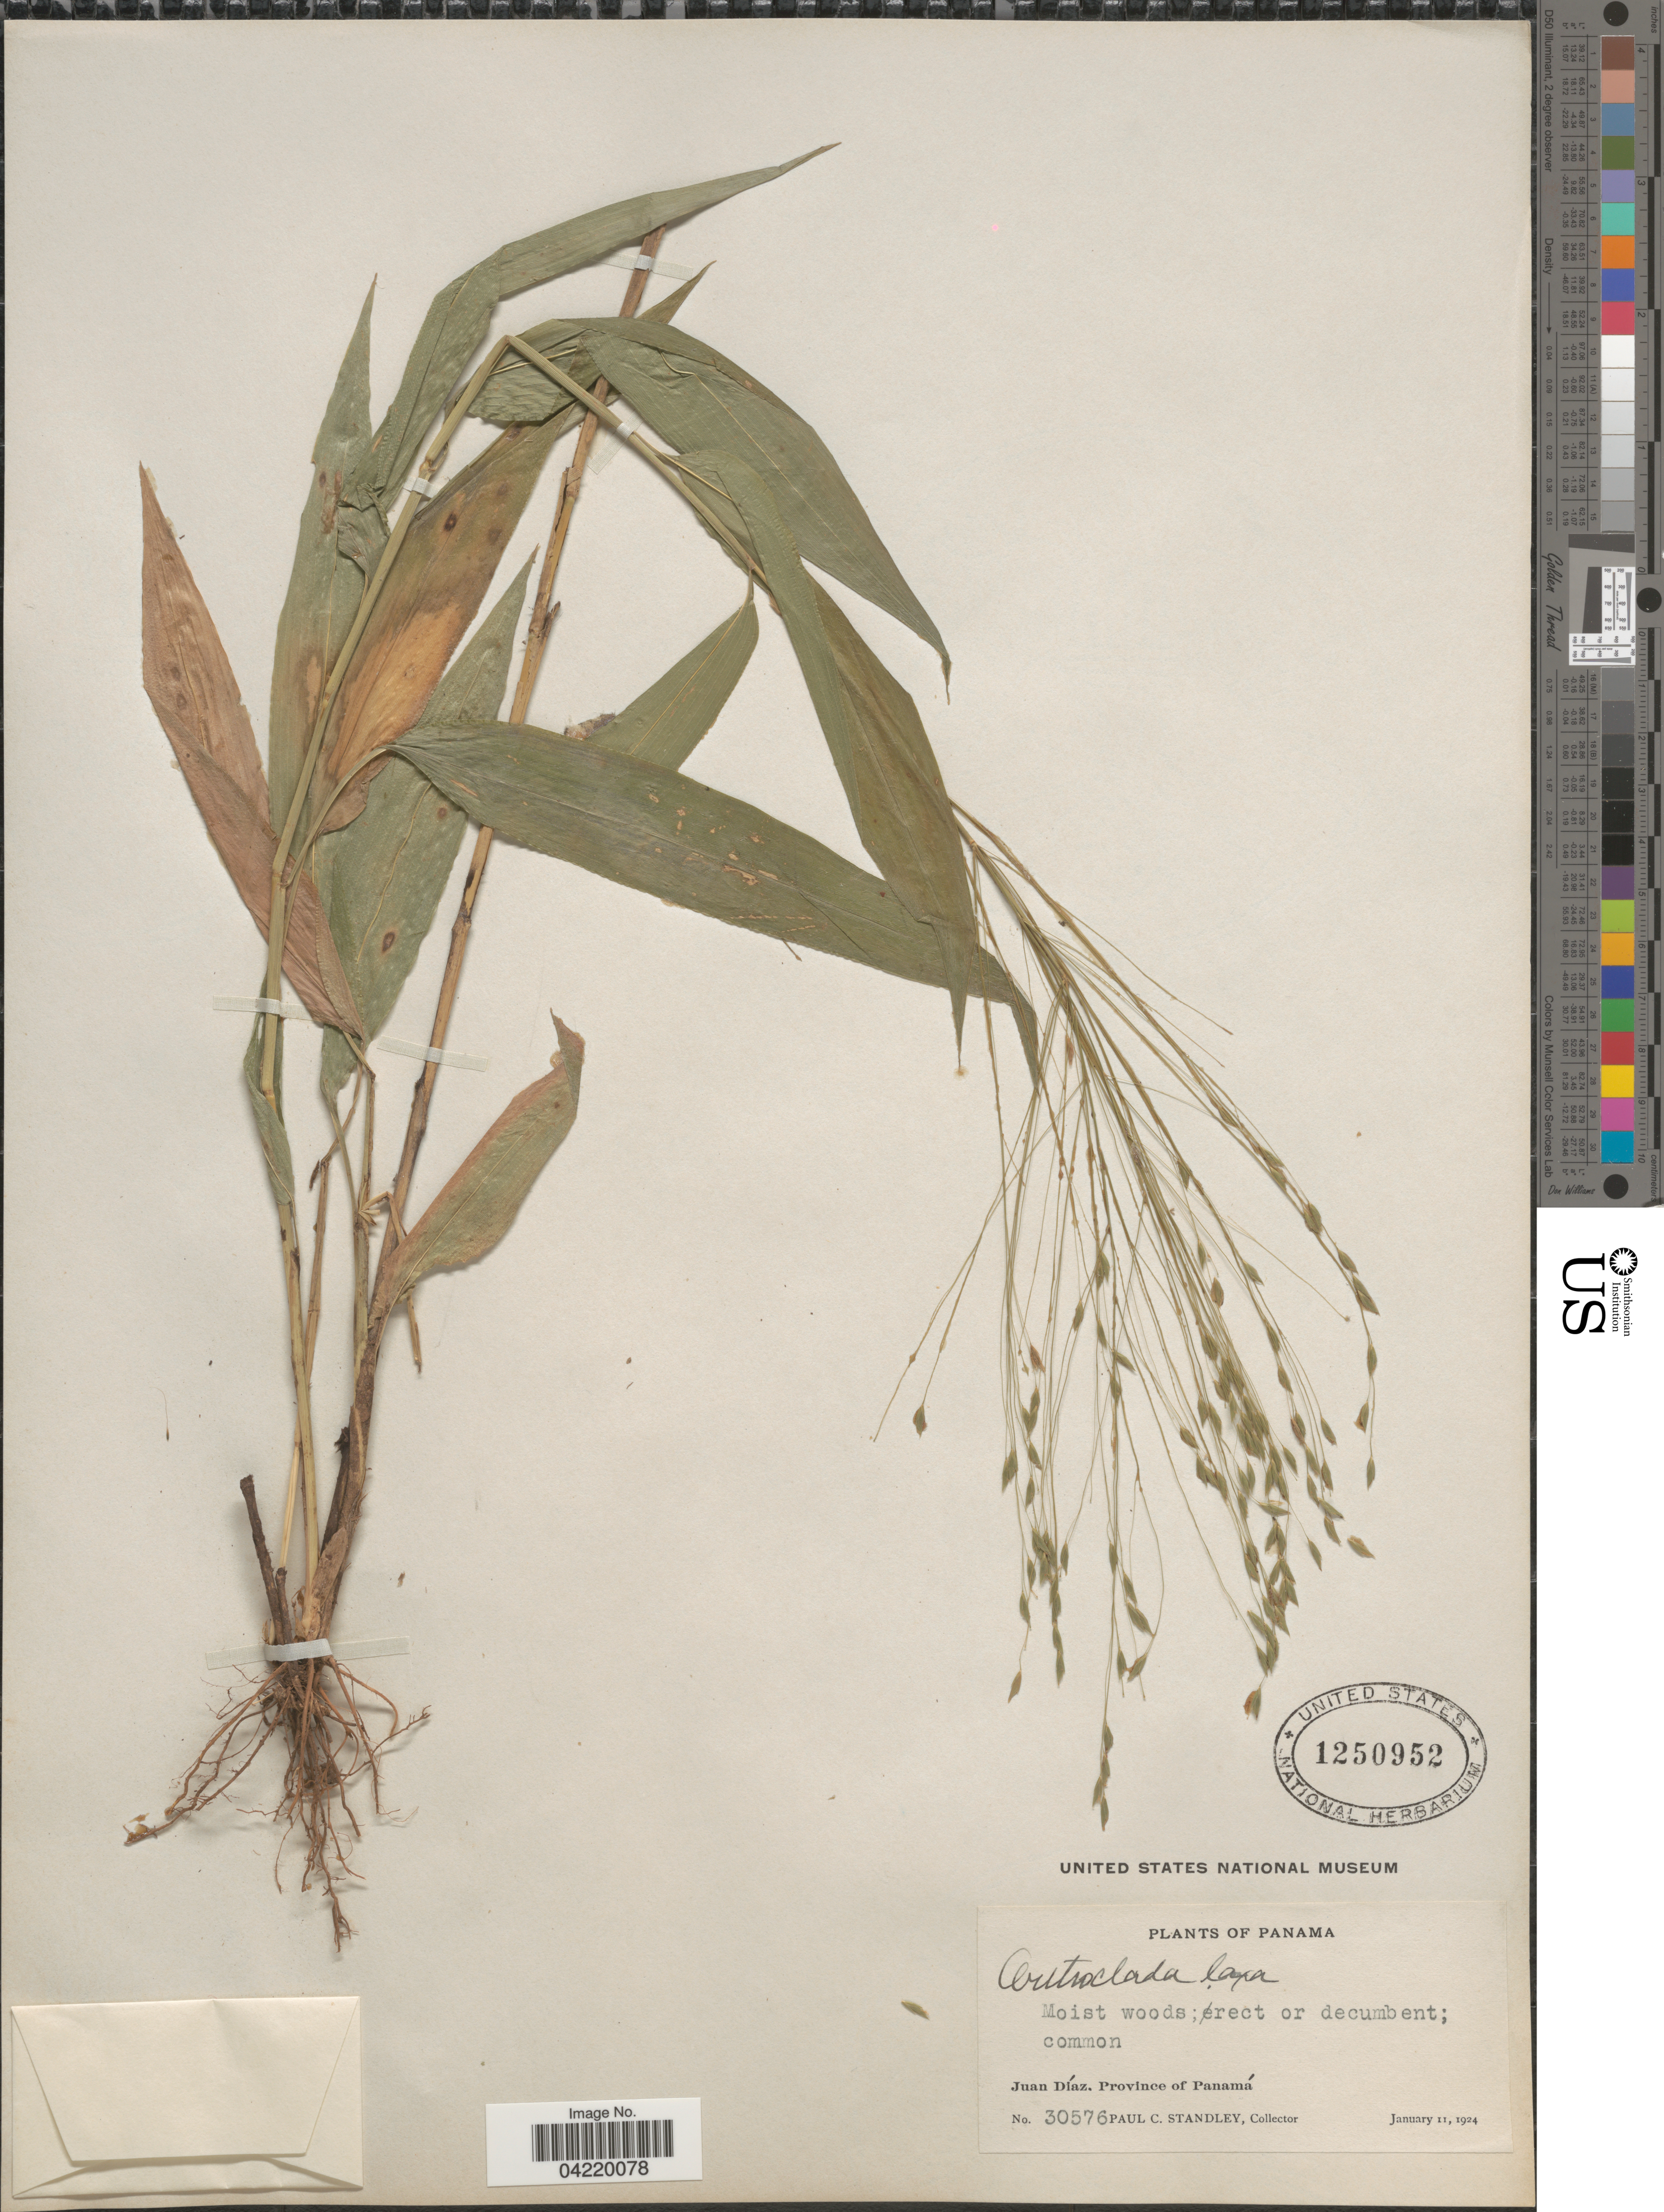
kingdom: Plantae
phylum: Tracheophyta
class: Liliopsida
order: Poales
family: Poaceae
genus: Orthoclada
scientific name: Orthoclada laxa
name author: P. Beauv.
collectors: P. C. Standley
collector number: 30576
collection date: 1924-01-11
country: Panama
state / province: Panamá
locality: Juan Díaz.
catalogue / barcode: US 1250952